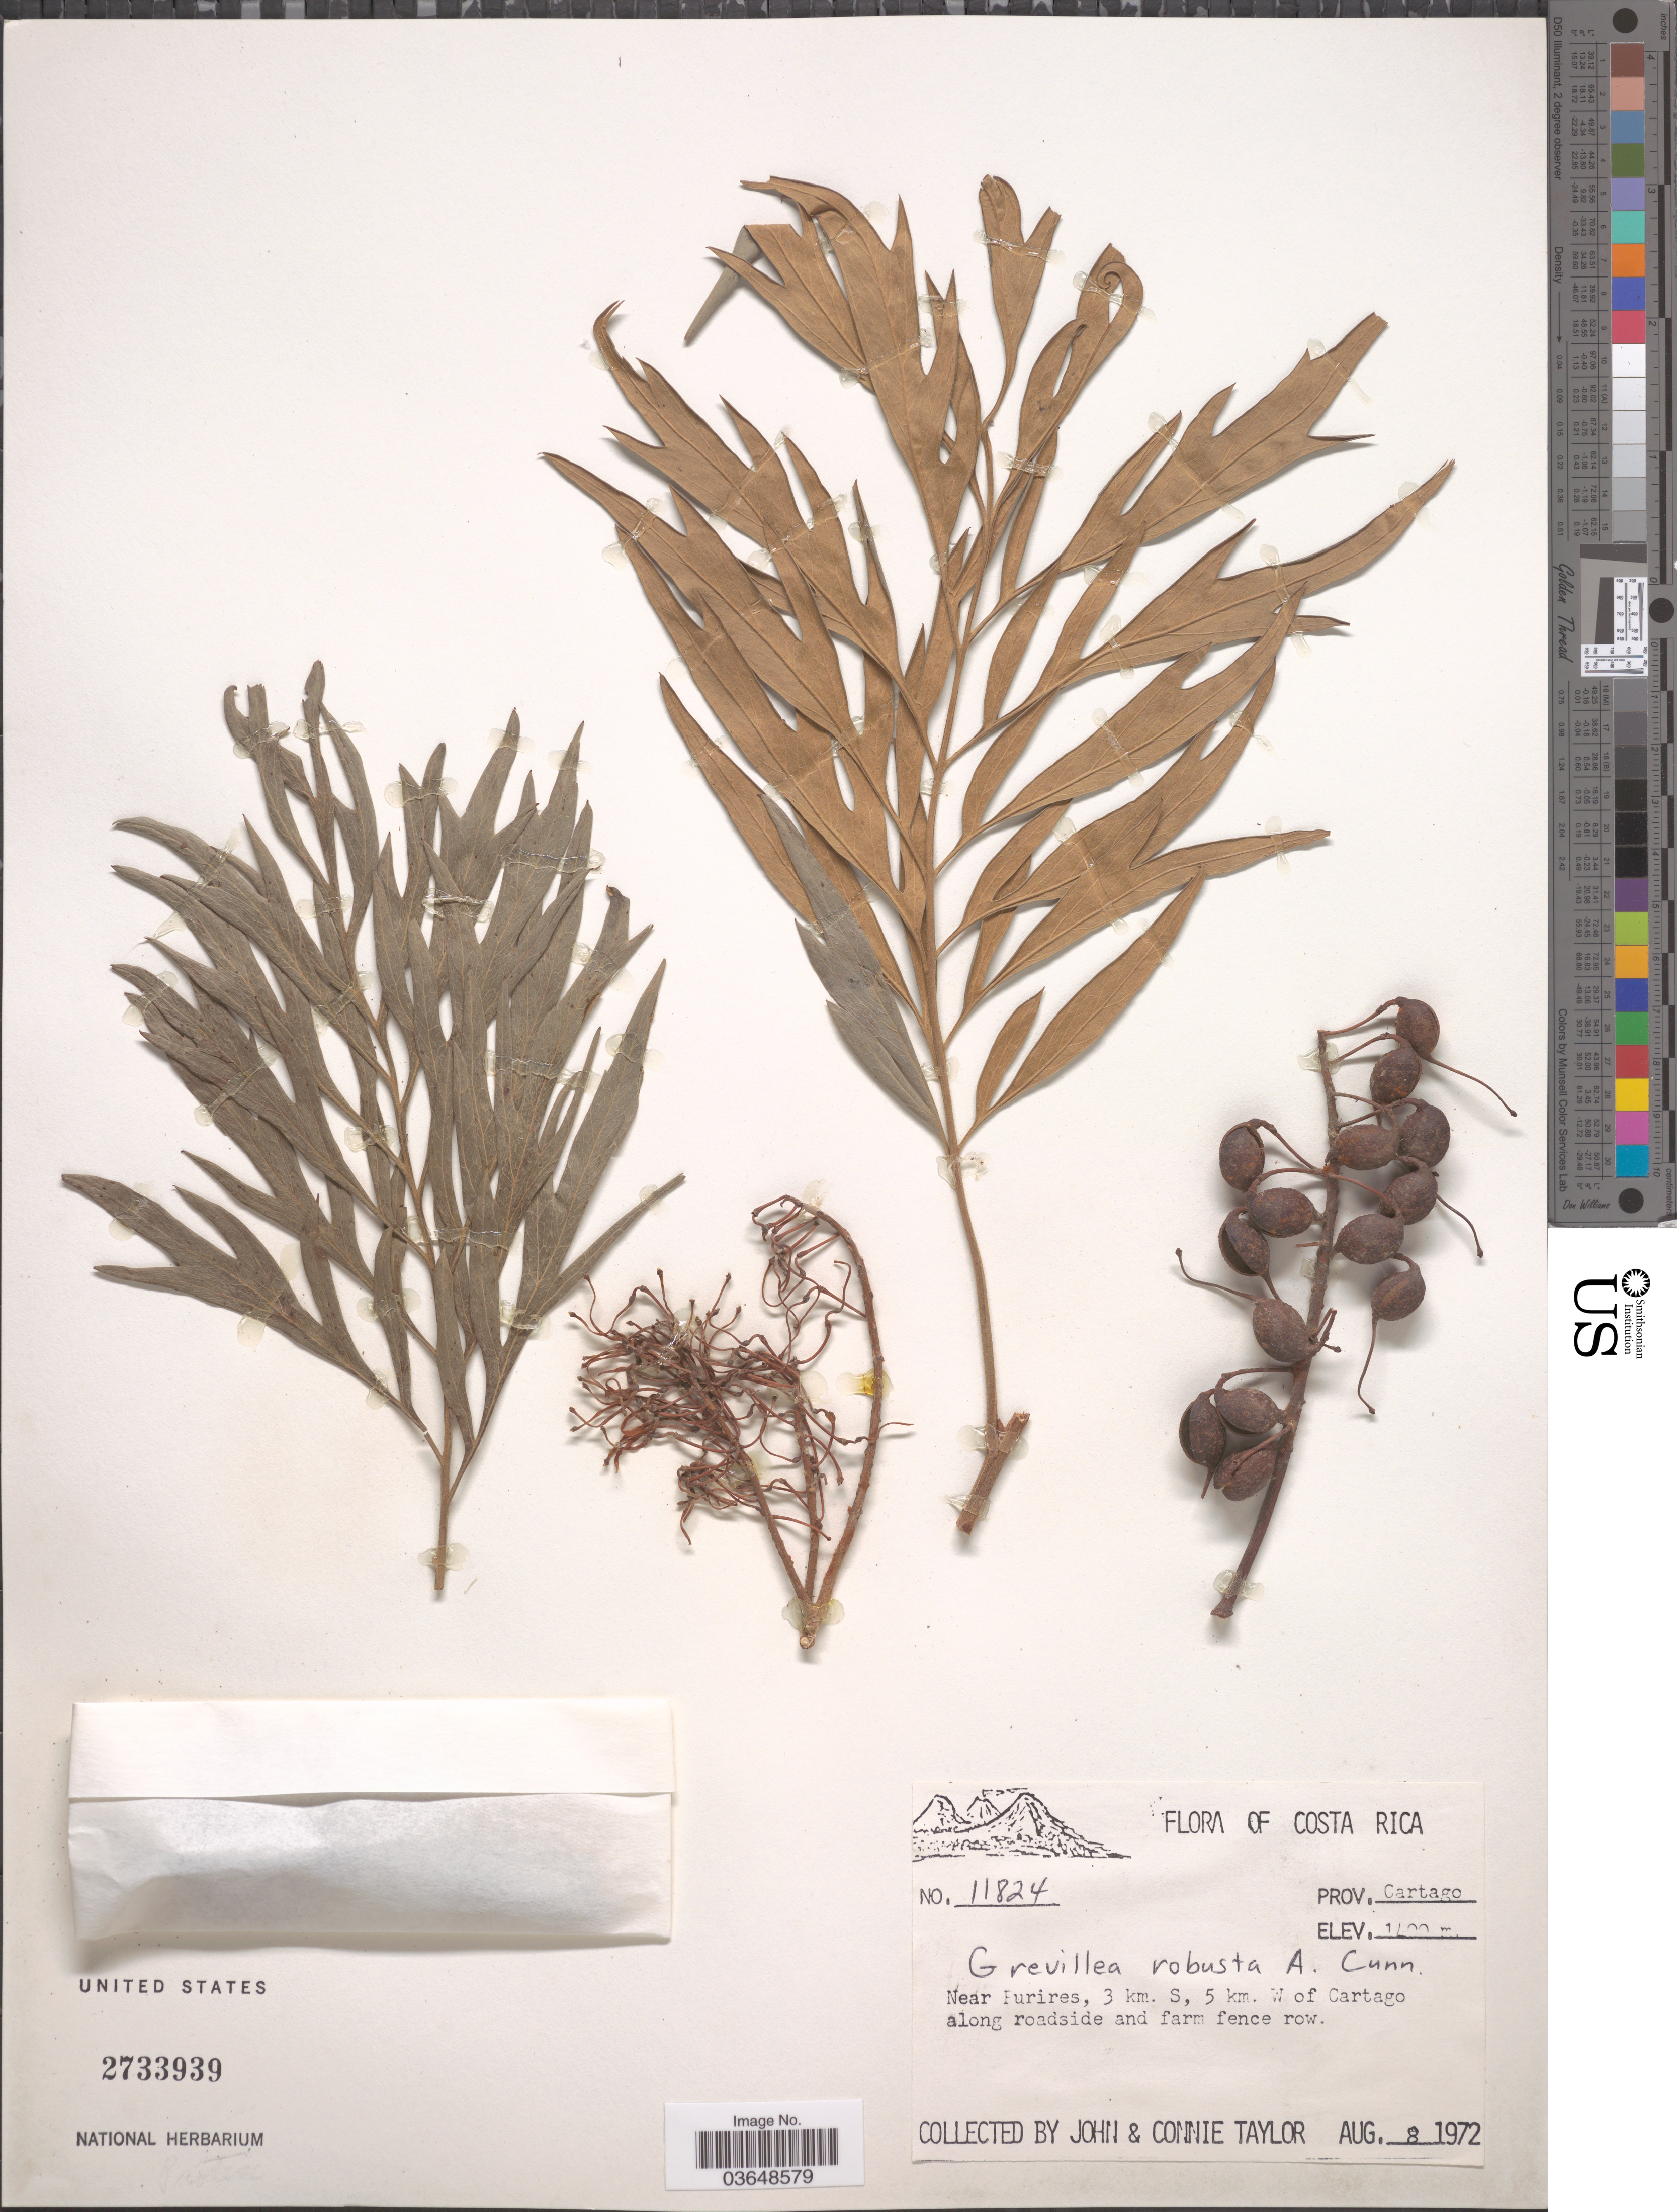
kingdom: Plantae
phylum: Tracheophyta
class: Magnoliopsida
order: Proteales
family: Proteaceae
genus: Grevillea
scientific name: Grevillea robusta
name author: A. Cunn.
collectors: J. Taylor & C. Taylor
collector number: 11824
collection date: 1972-08-08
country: Costa Rica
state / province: Cartago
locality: Near Purires, 3 km. S, 5 km. W of Cartago.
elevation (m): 1400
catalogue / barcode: US 2733939